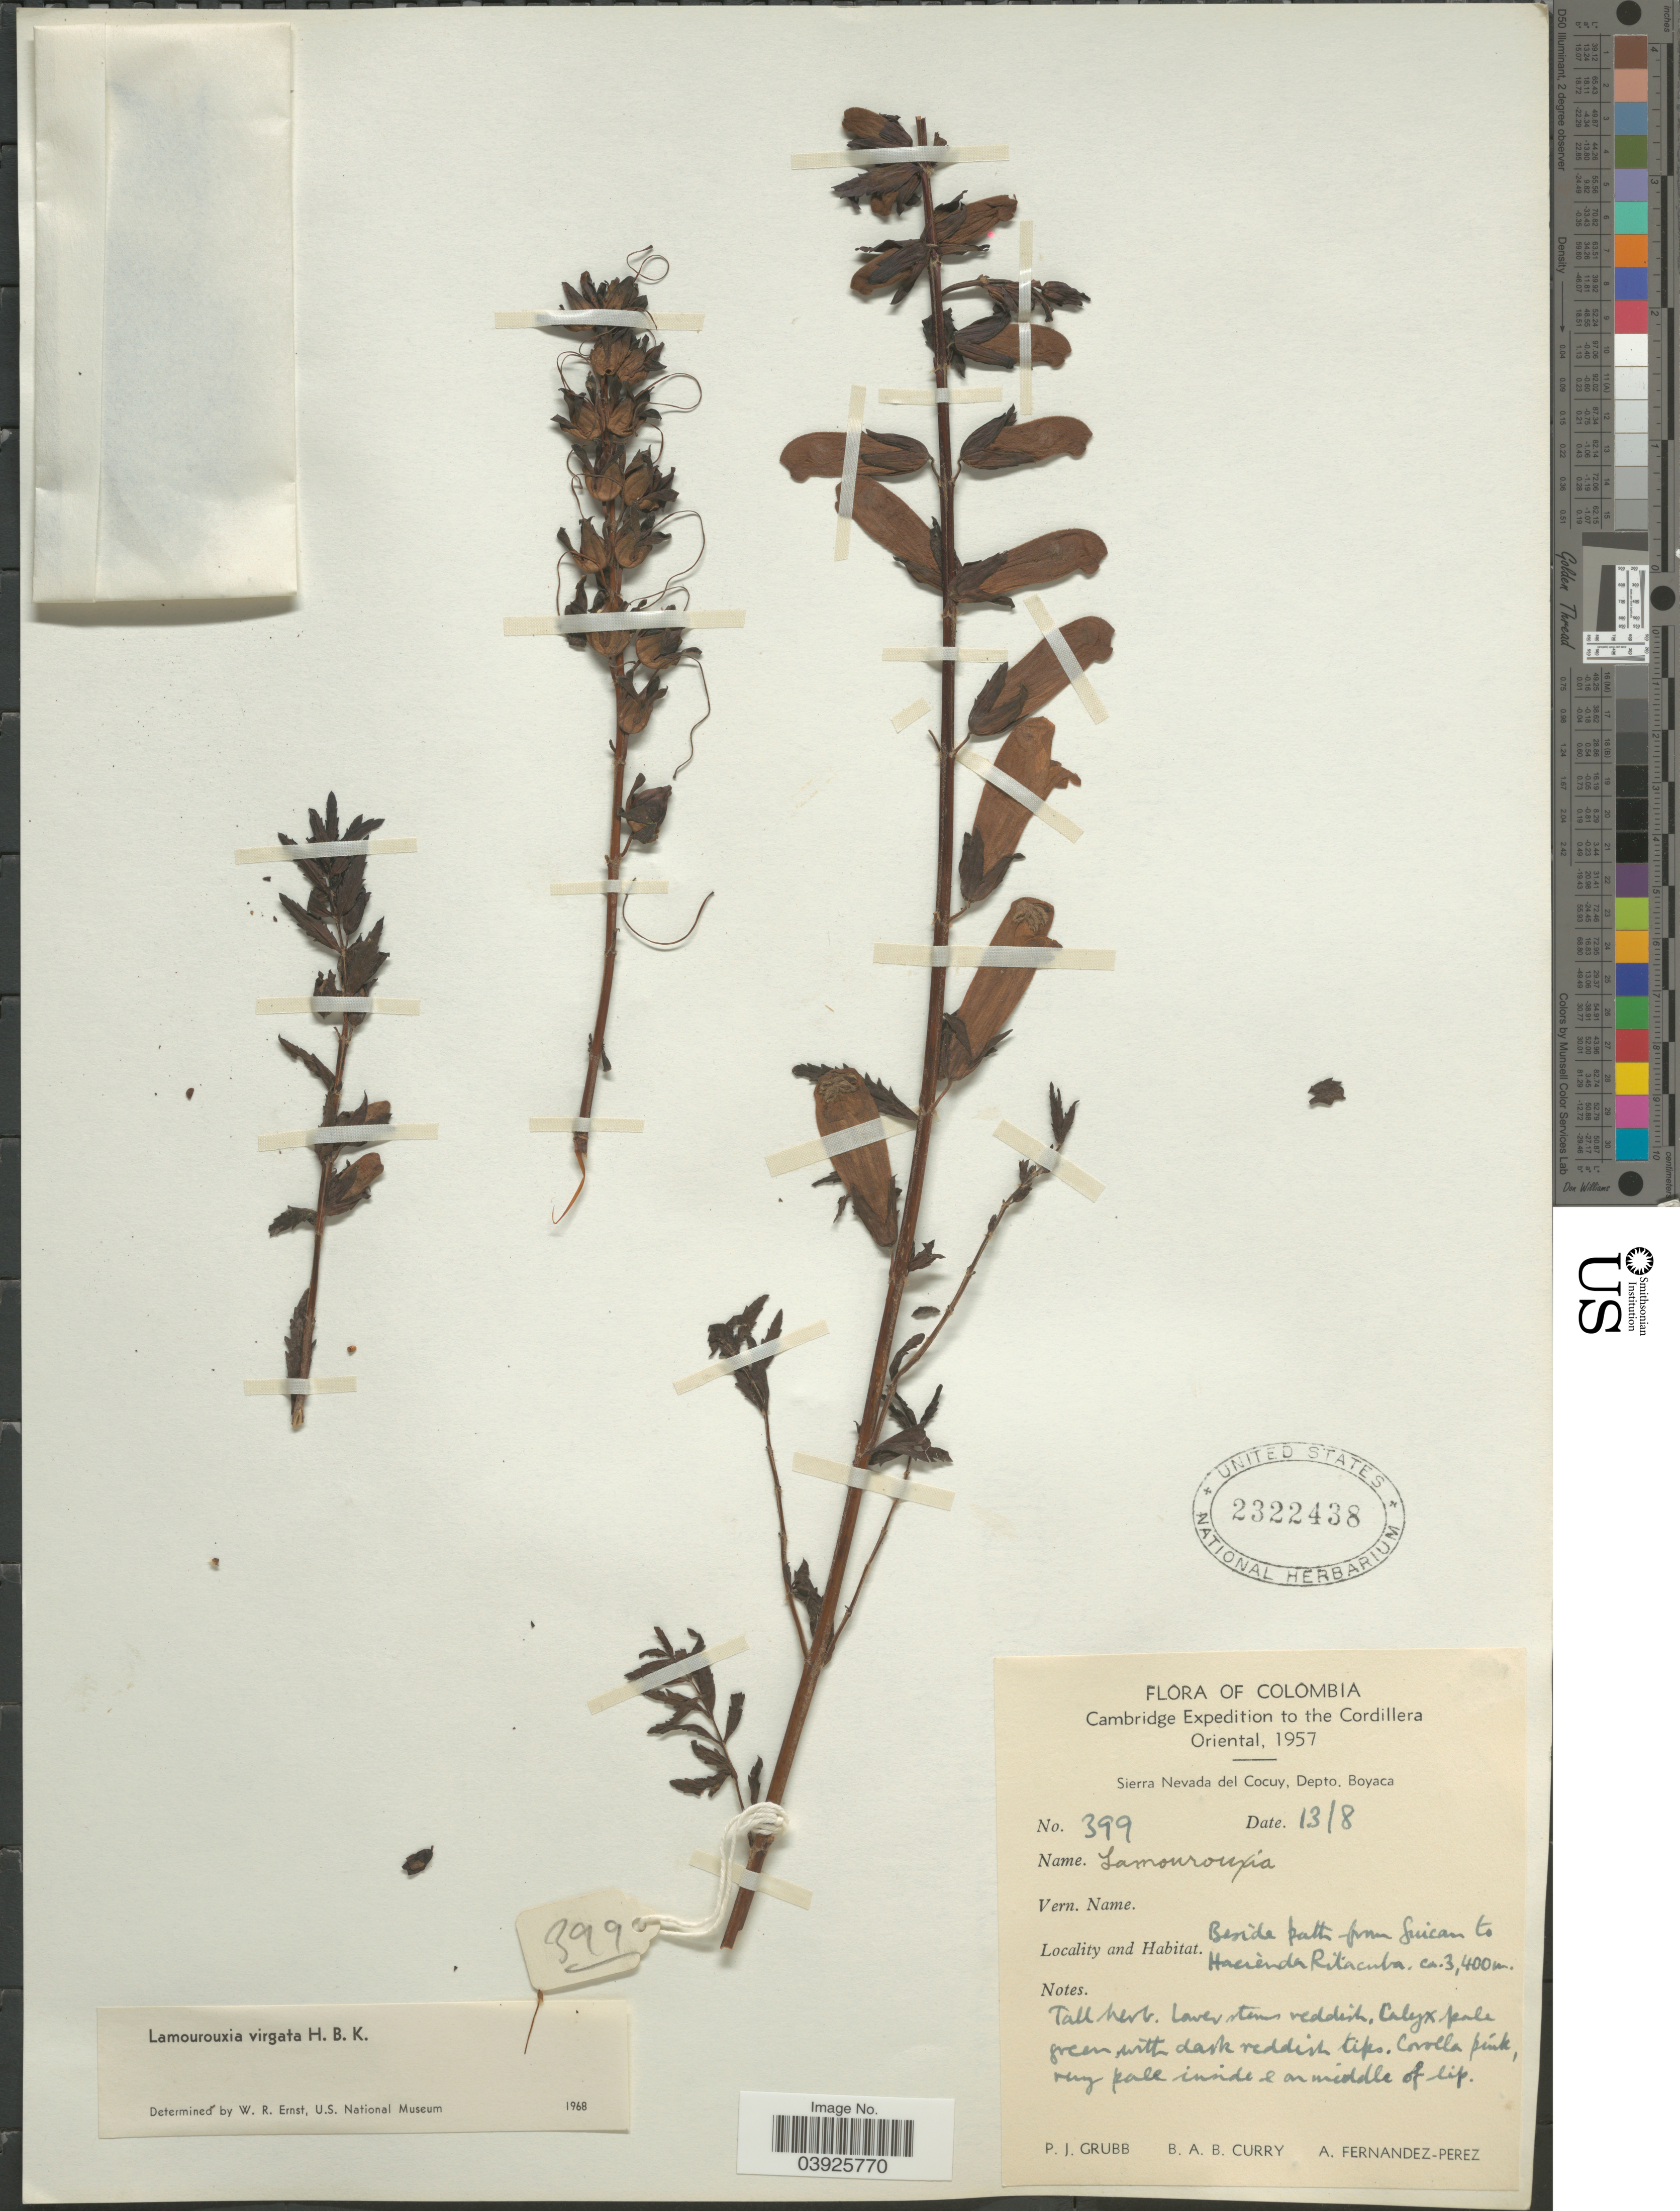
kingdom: Plantae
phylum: Tracheophyta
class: Magnoliopsida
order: Lamiales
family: Orobanchaceae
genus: Lamourouxia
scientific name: Lamourouxia virgata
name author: Kunth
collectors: P. J. Grubb, B. A. B. Curry & A. Fernández-Pérez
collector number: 399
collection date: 1957-08-13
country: Colombia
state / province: Boyacá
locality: To the Cordillera Oriental. Sierra Nevada del Cocuy, Depto. Boyaca. Beside path from Guican to Hacienda Ritacuba.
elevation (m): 3400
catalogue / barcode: US 2322438